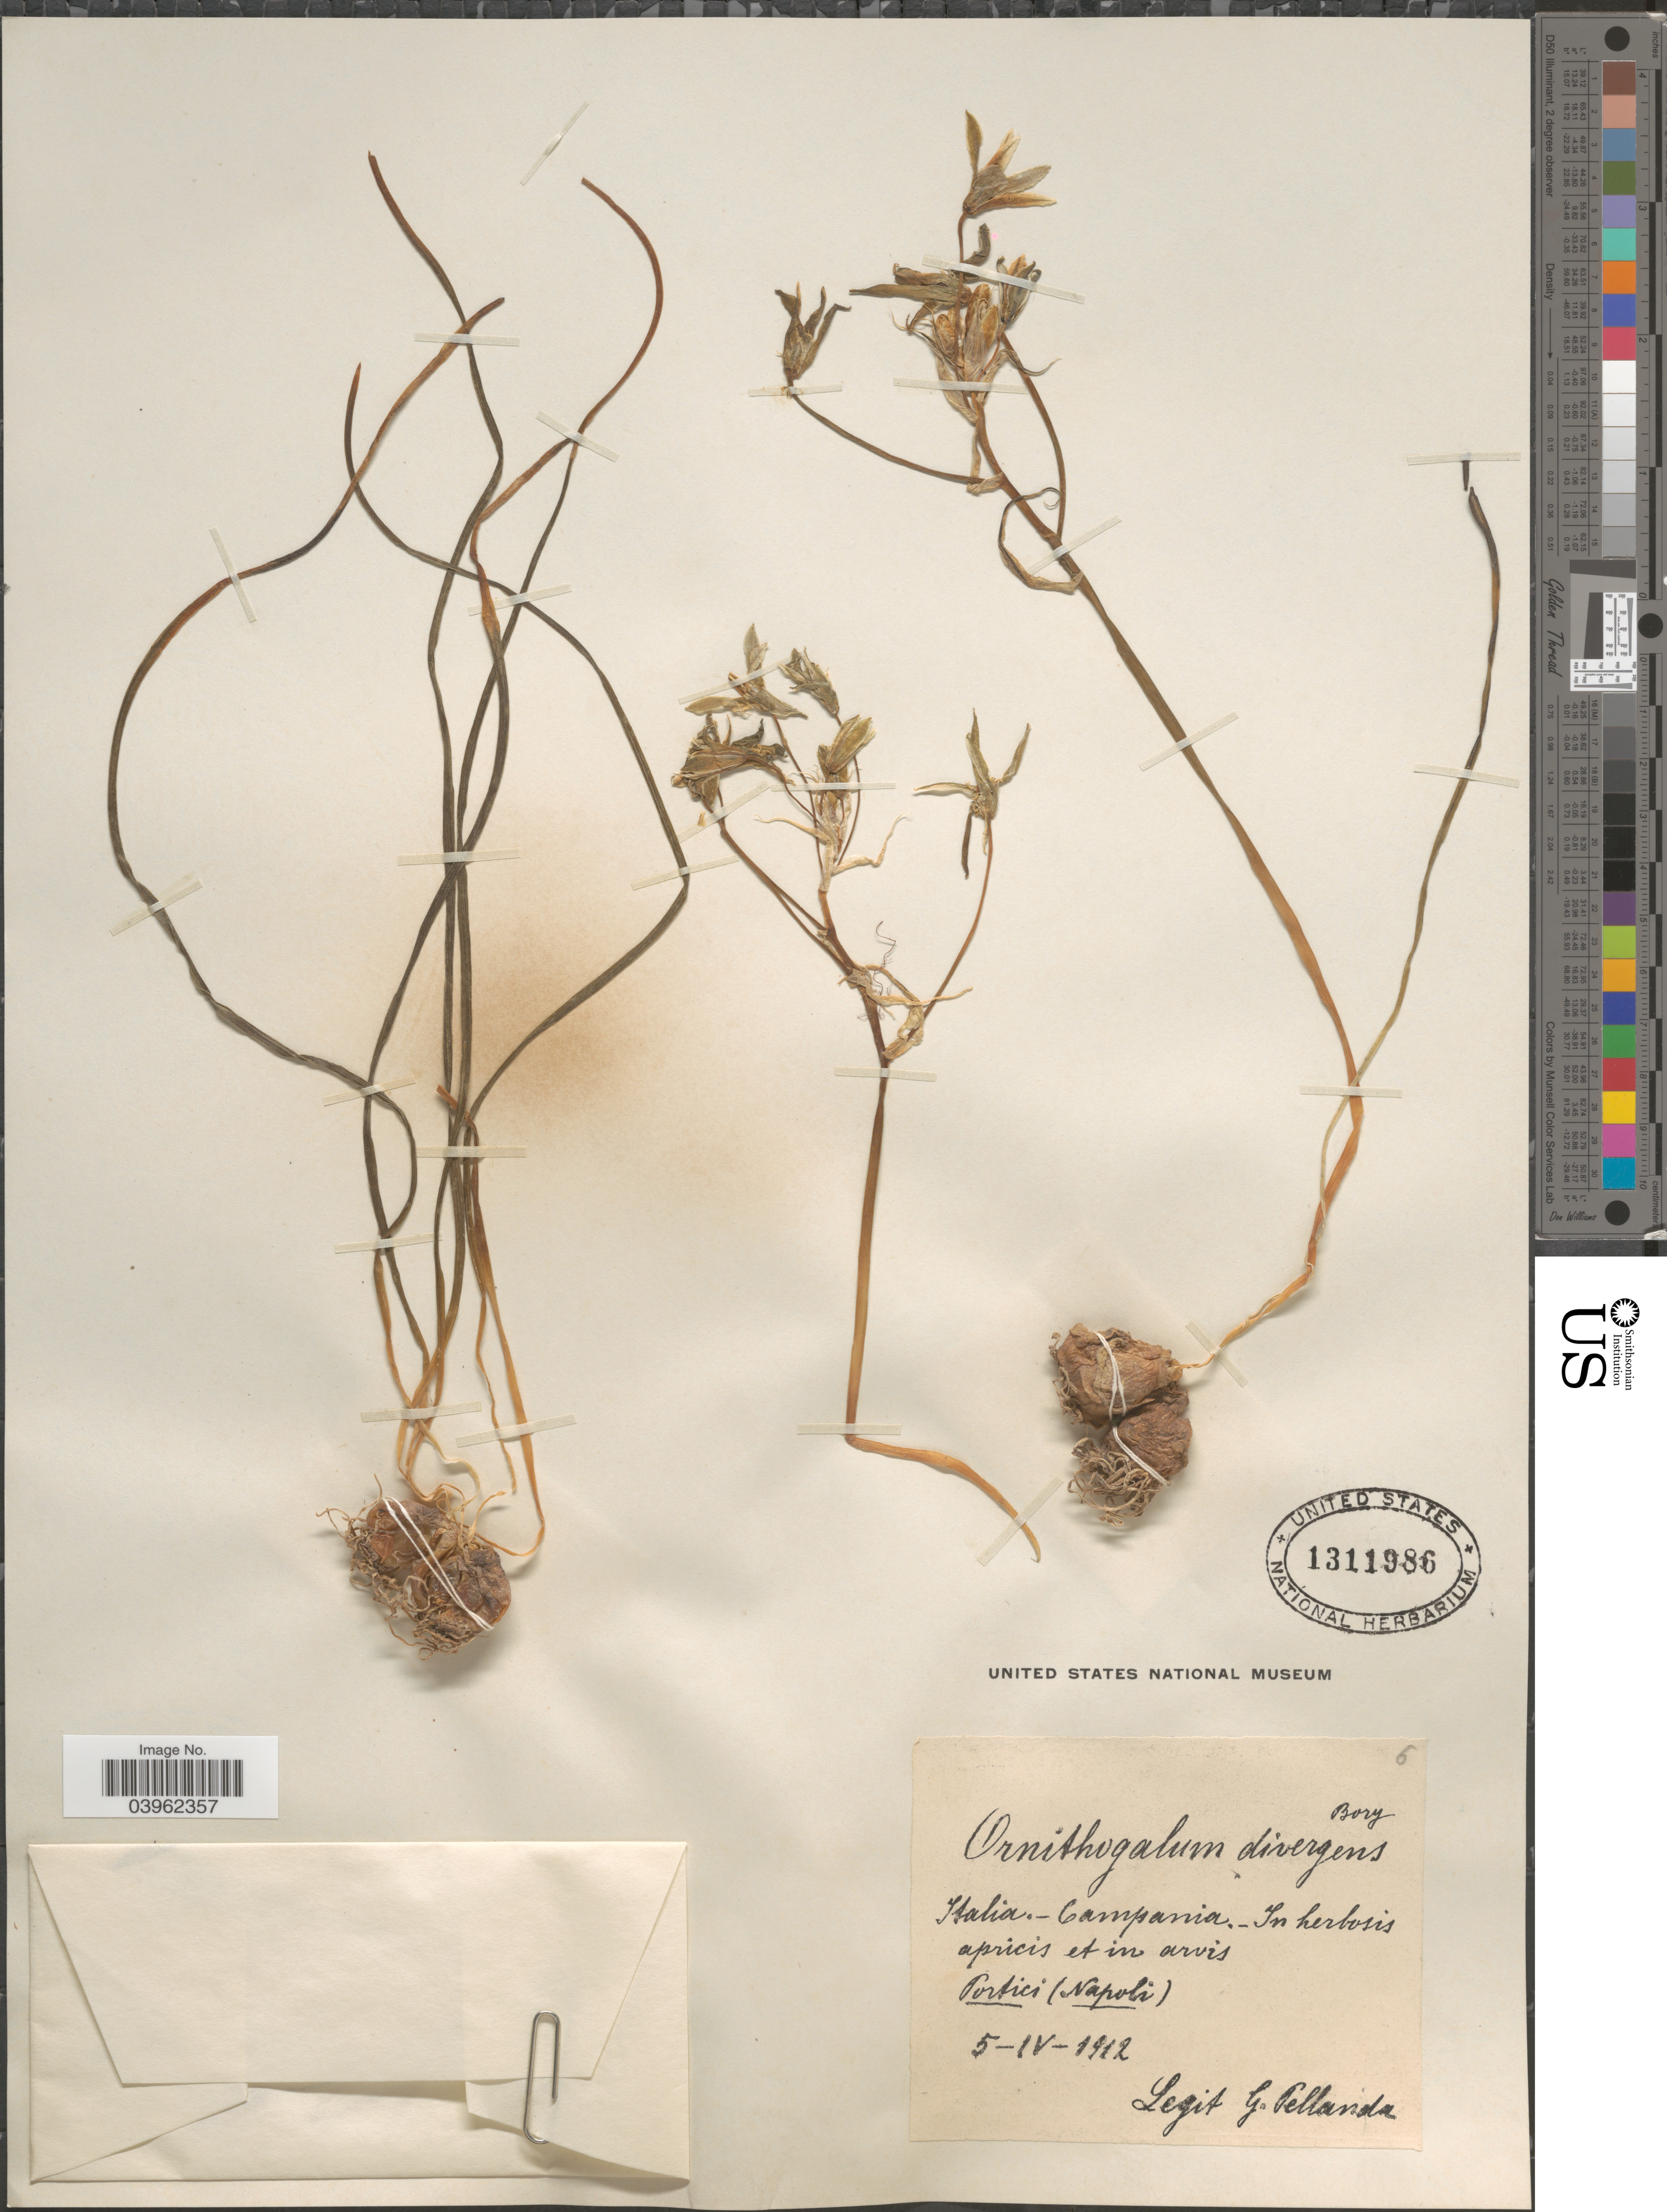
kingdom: Plantae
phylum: Tracheophyta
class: Liliopsida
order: Asparagales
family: Asparagaceae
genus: Ornithogalum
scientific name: Ornithogalum divergens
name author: Boreau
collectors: G. Pellanda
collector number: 5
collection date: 1912-04-05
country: Italy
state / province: Campania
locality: In herbosis apricis et in arvis Portici (Napoli).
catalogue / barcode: US 1311986